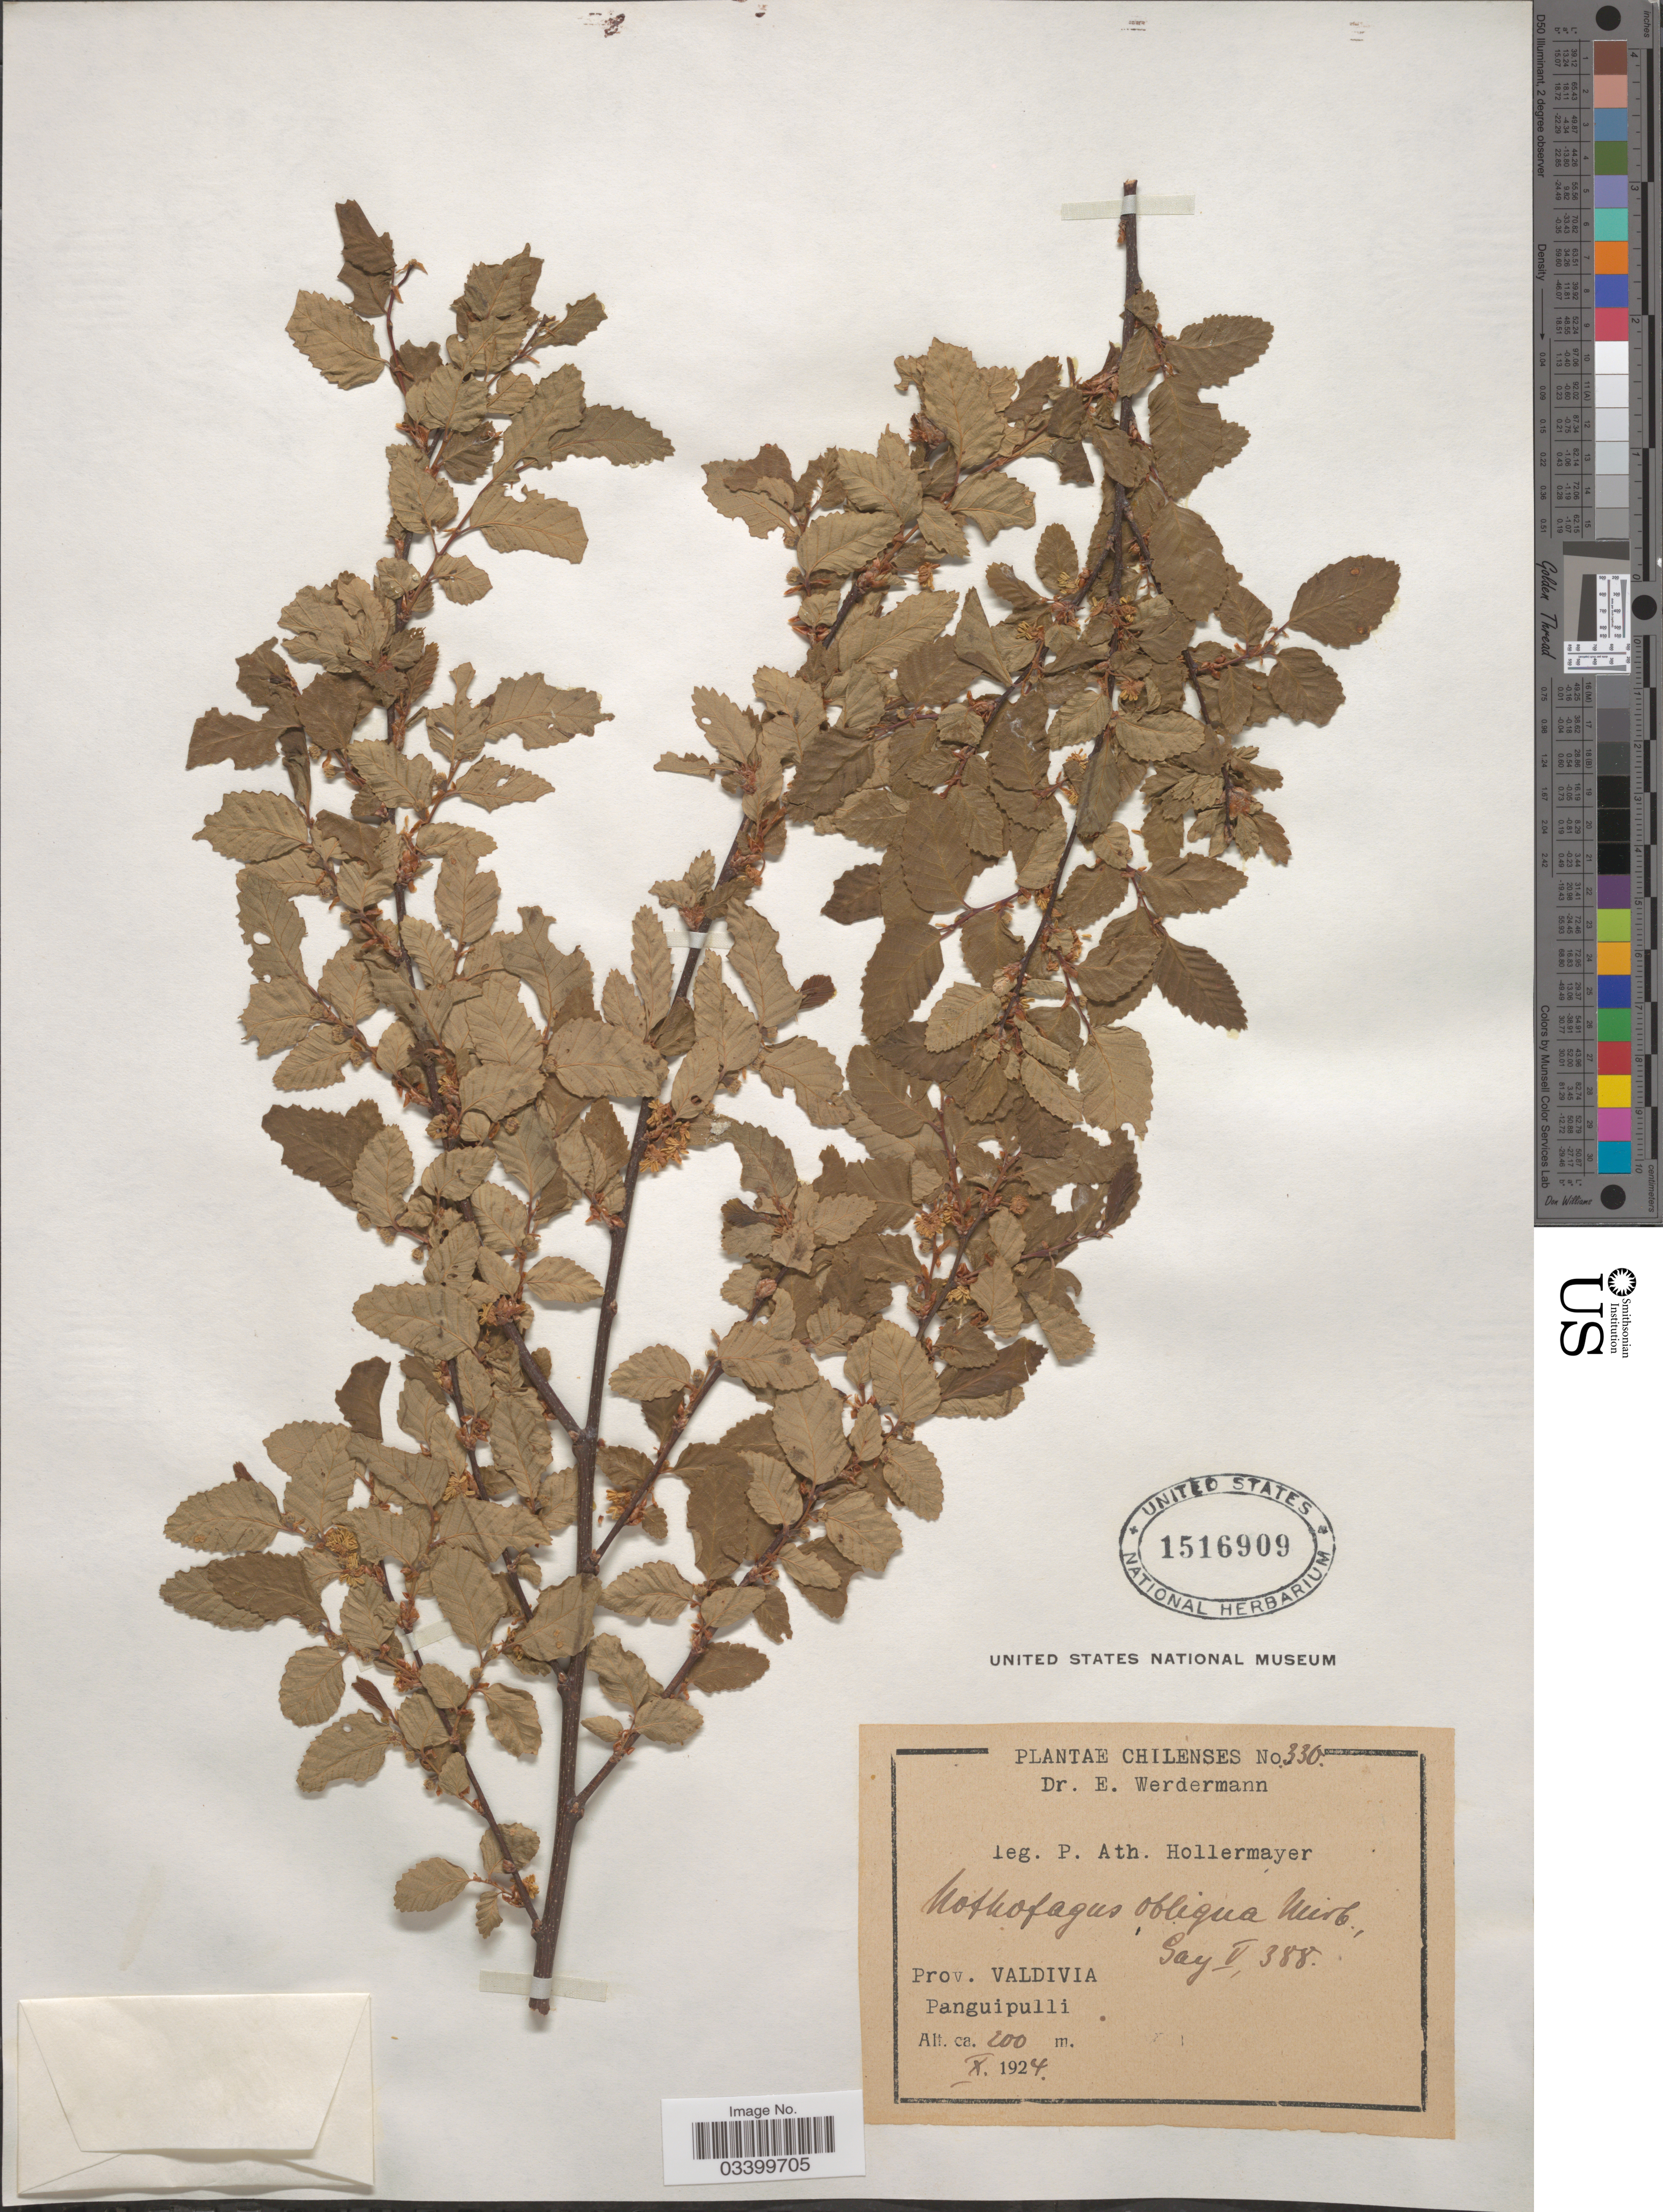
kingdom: Plantae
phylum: Tracheophyta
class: Magnoliopsida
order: Fagales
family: Nothofagaceae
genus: Nothofagus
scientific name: Nothofagus obliqua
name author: (Mirb.) Oerst.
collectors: P. Hollermayer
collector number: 330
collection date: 1924-10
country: Chile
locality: Prov. Valdivia. Panguipulli.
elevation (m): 200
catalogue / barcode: US 1516909